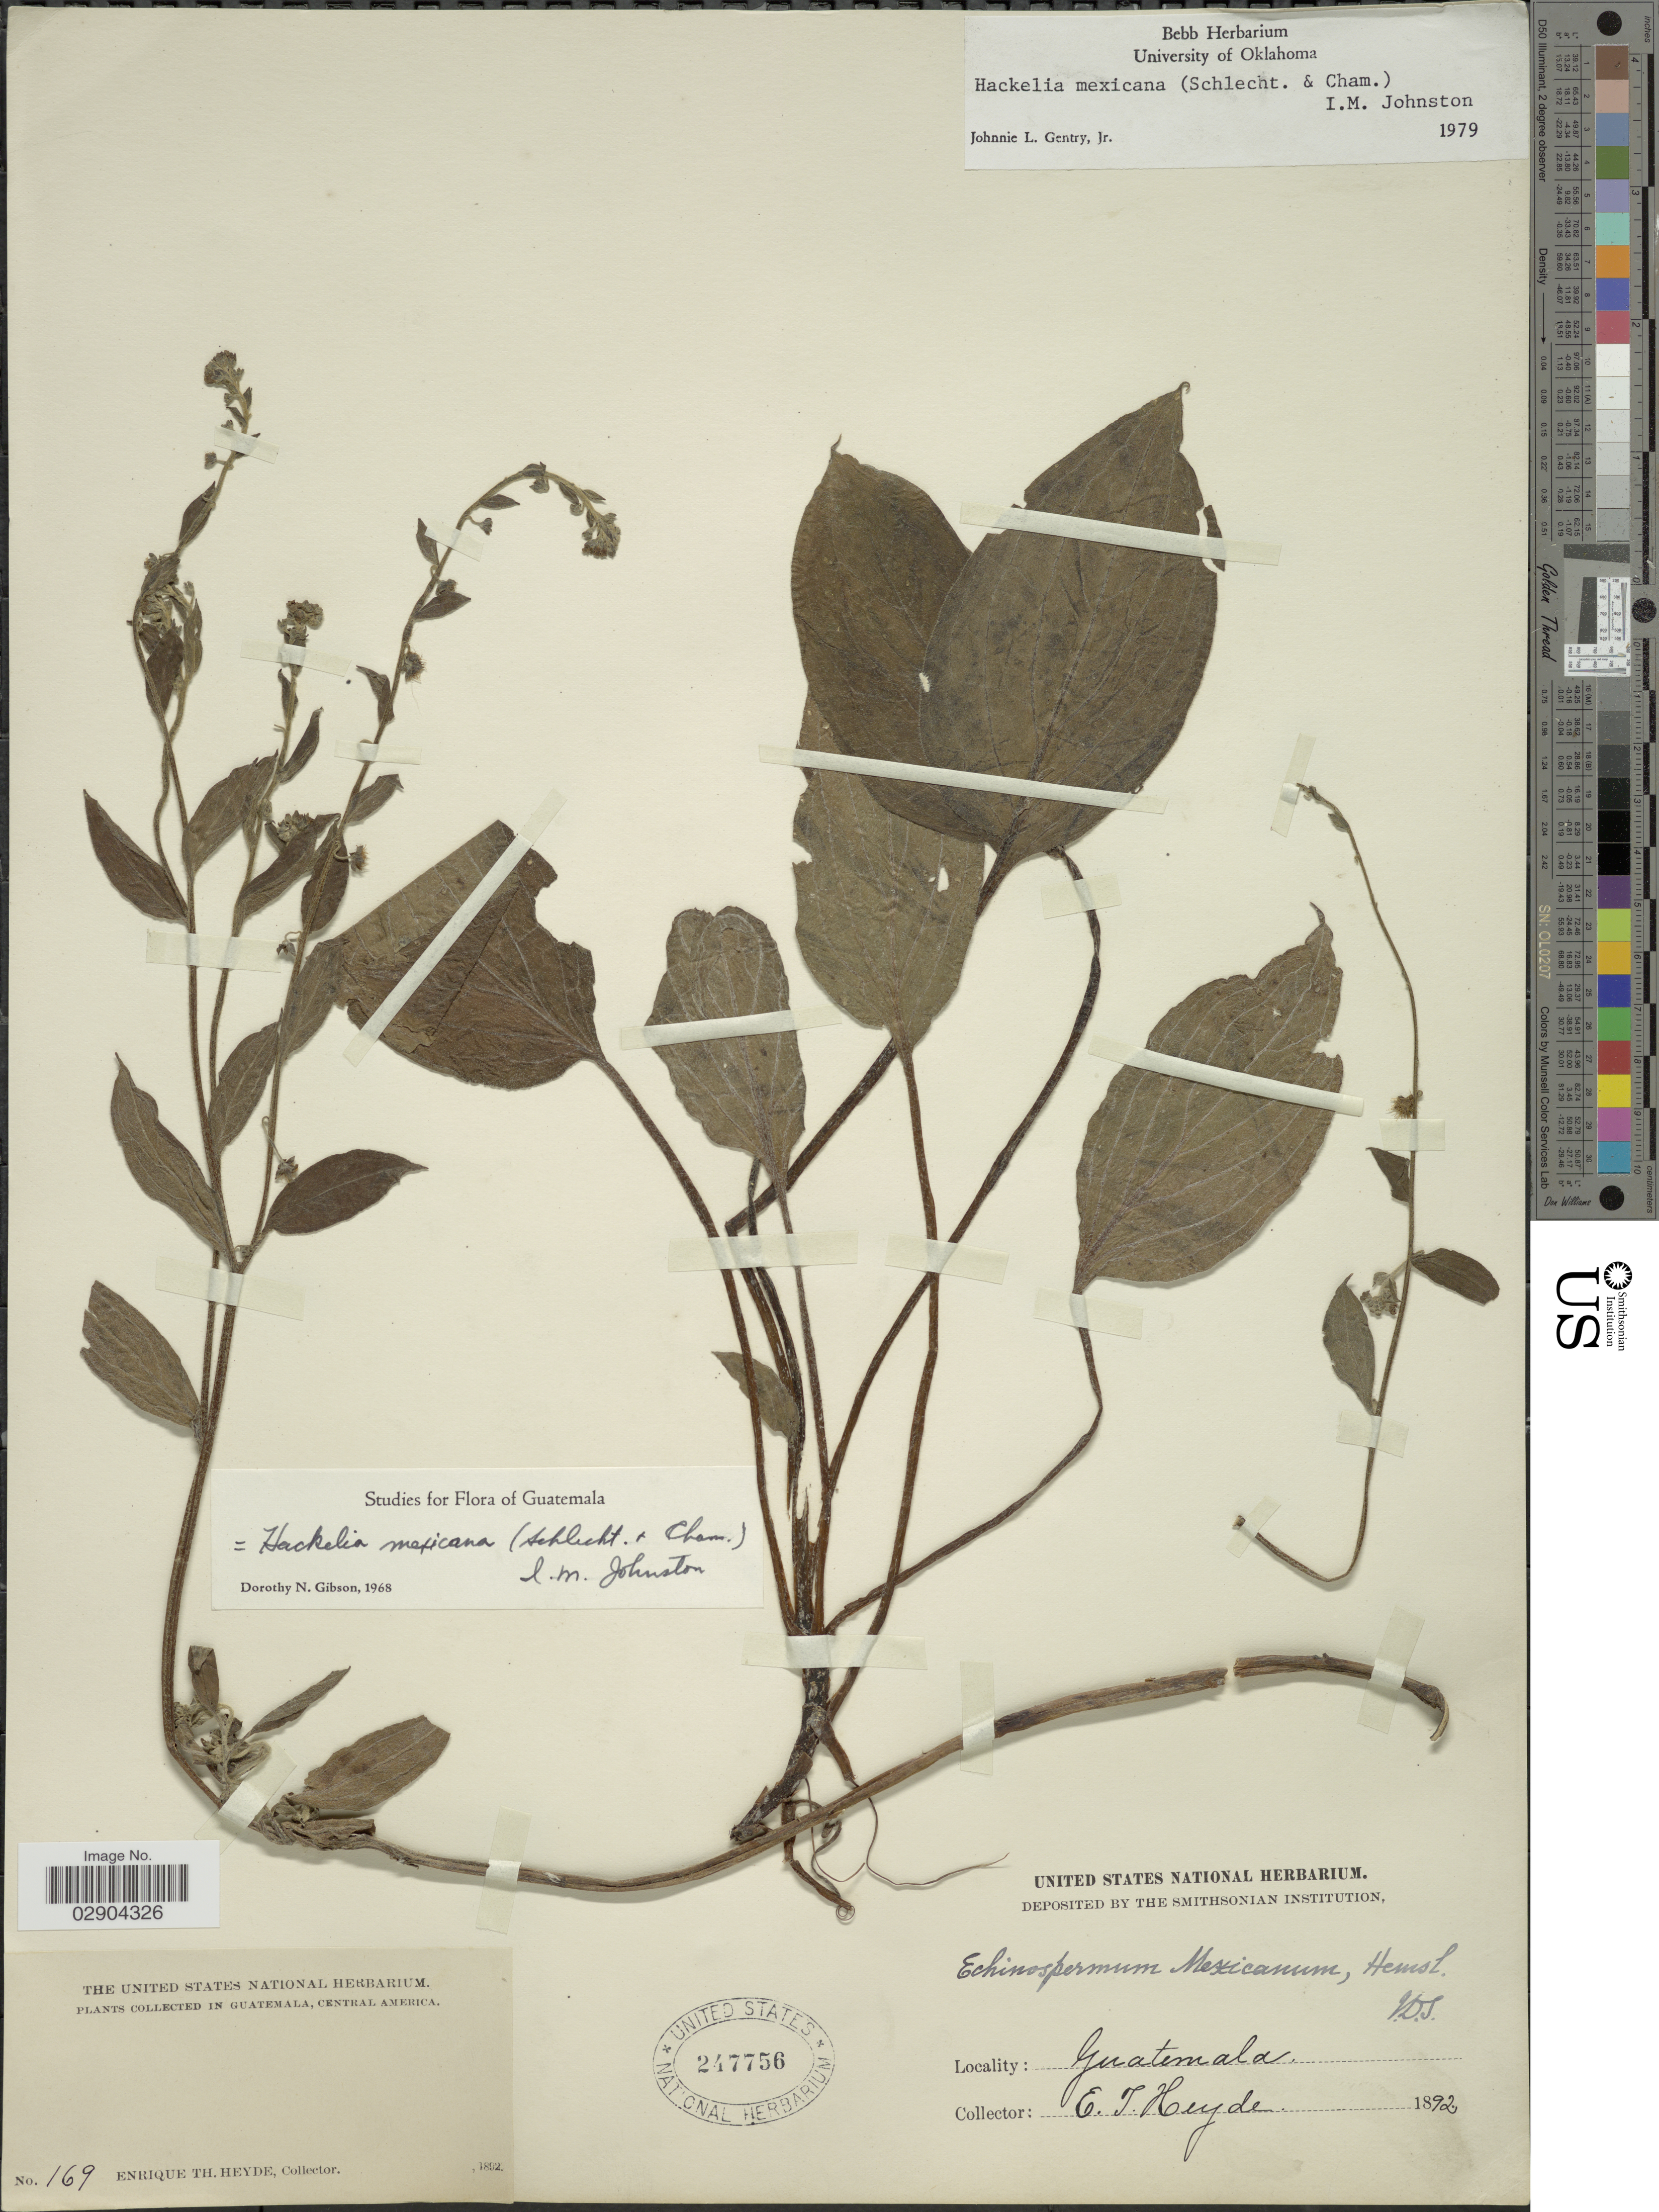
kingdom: Plantae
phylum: Tracheophyta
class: Magnoliopsida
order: Boraginales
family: Boraginaceae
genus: Hackelia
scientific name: Hackelia mexicana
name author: (Schltdl. & Cham.) I.M. Johnst.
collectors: E. T. Heyde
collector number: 169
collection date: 1892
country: Guatemala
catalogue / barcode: US 247756